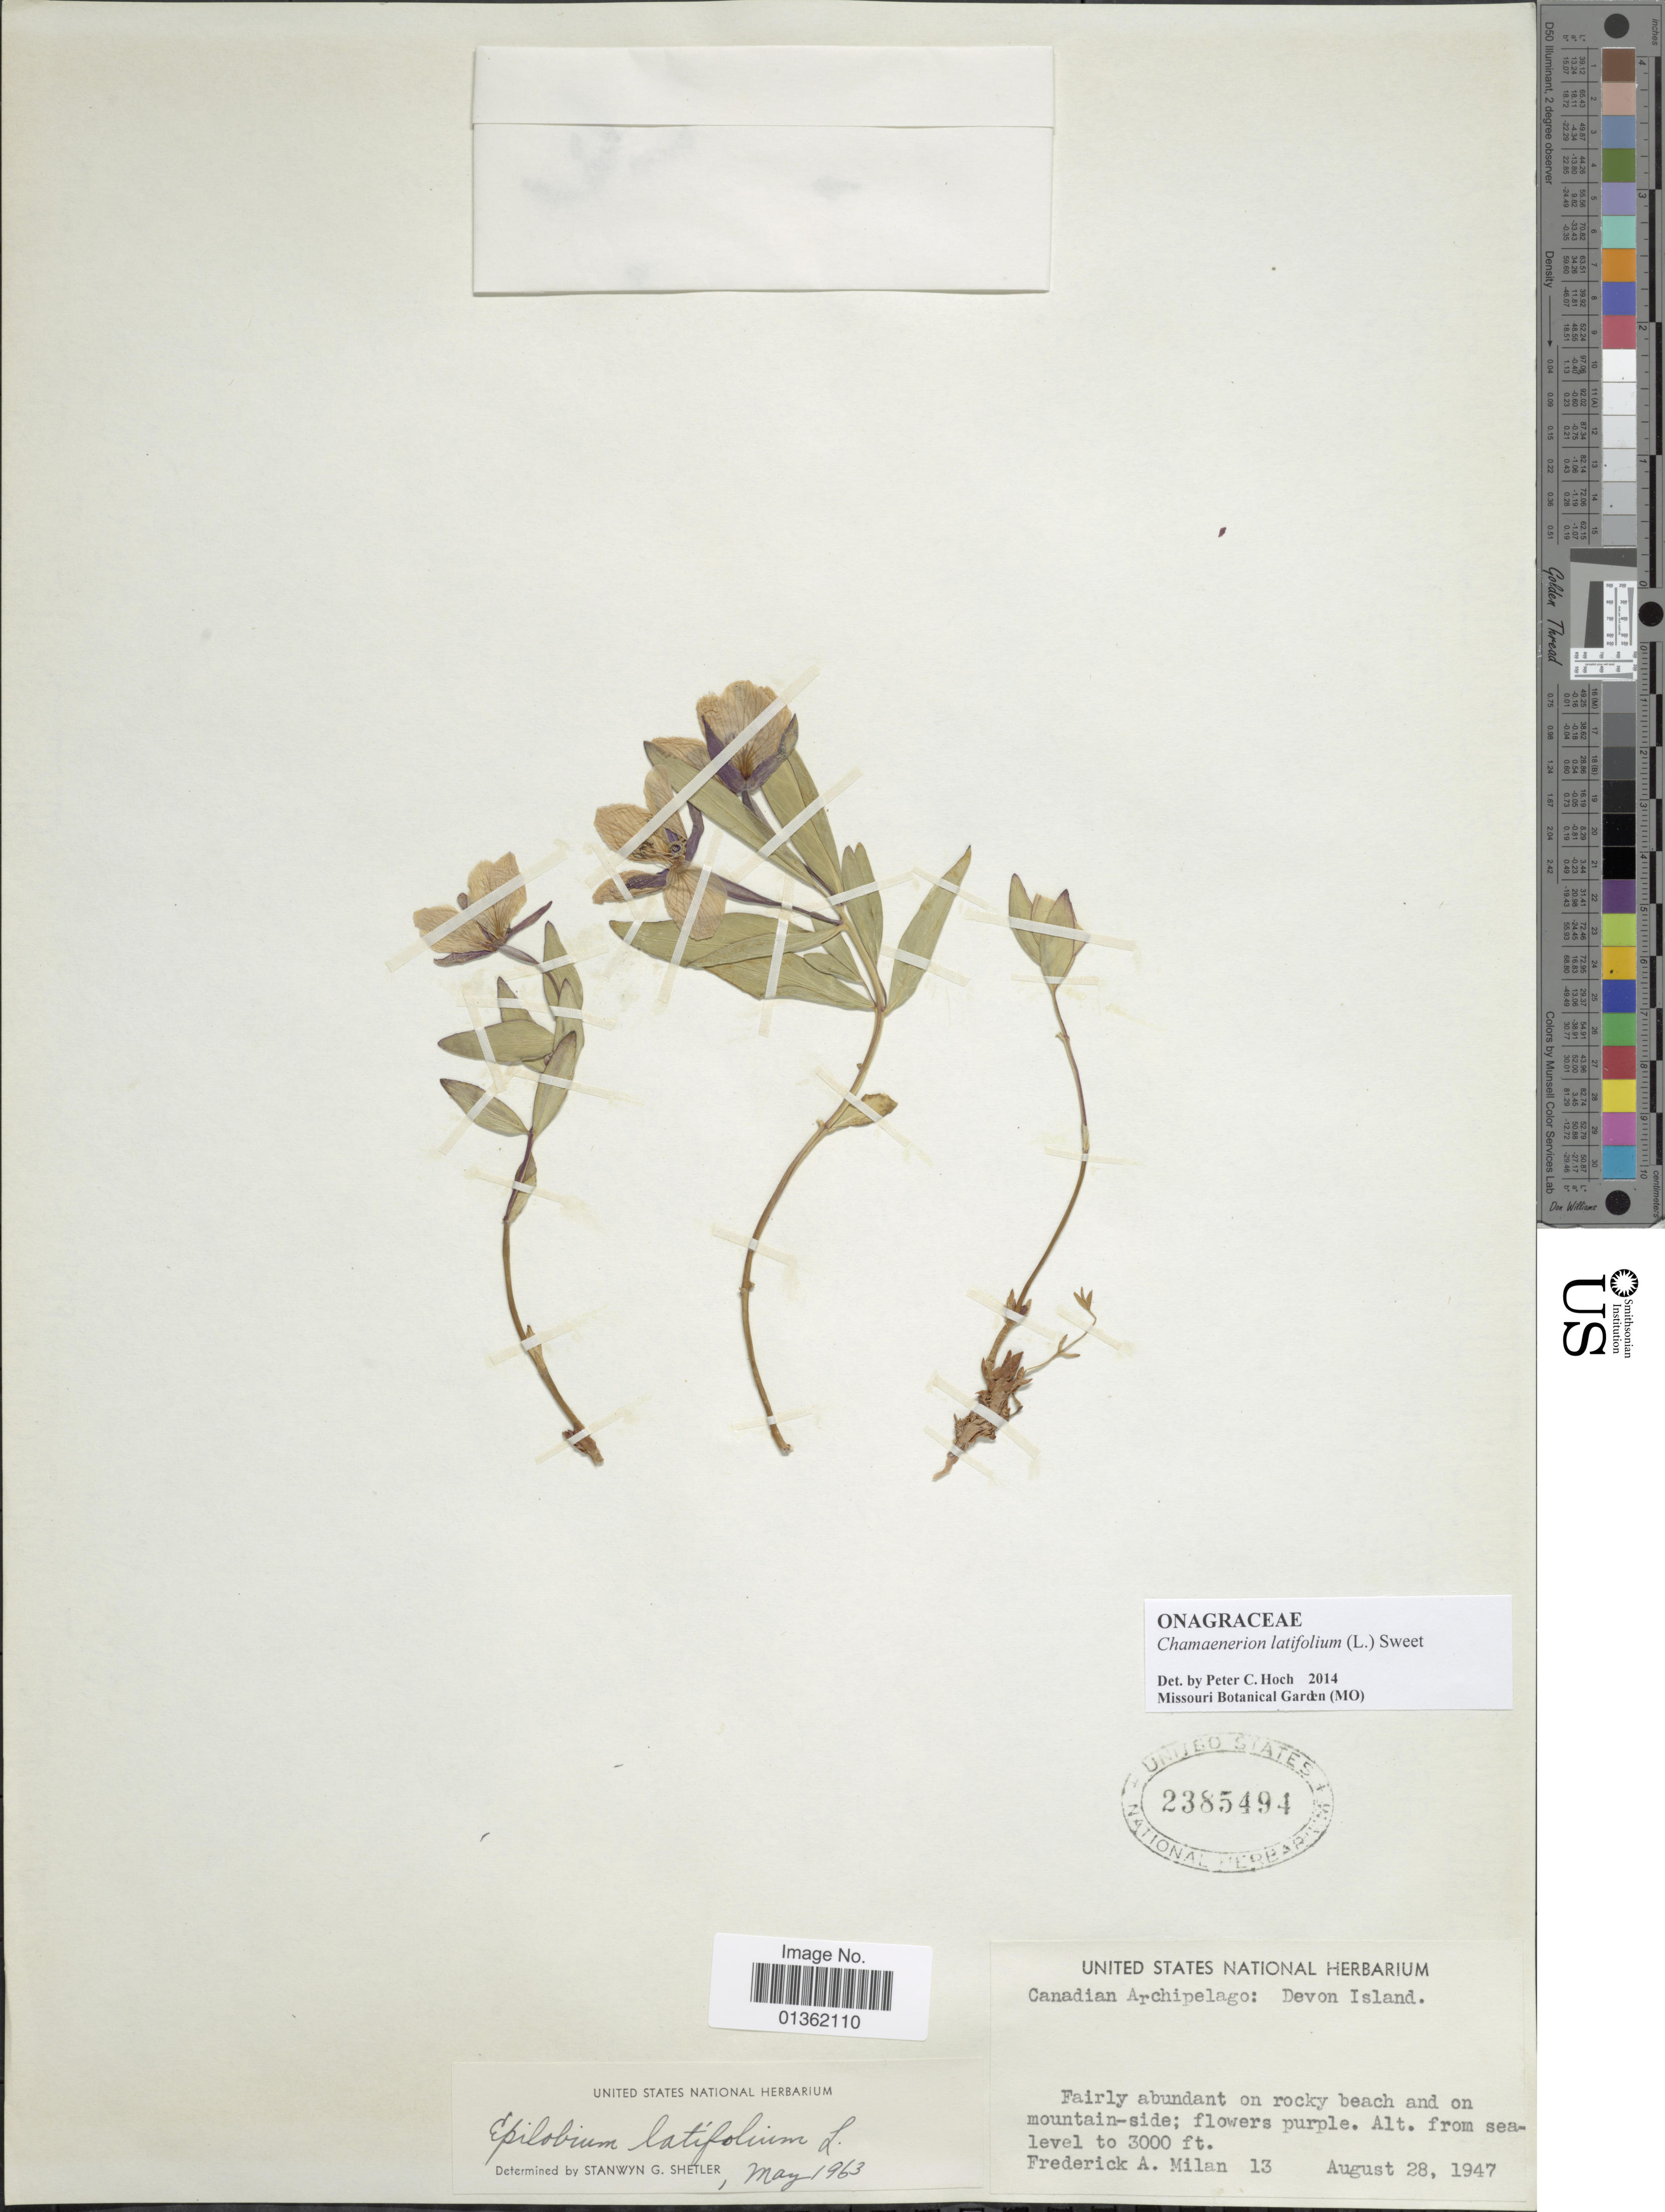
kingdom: Plantae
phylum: Tracheophyta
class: Magnoliopsida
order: Myrtales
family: Onagraceae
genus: Chamaenerion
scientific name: Chamaenerion latifolium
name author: (L.) Th. Fr. & Lange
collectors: F. Milan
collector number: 13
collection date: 1947-08-28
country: Canada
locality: Canadian Archipelago: Devon Island.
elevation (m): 914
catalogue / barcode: US 2385494